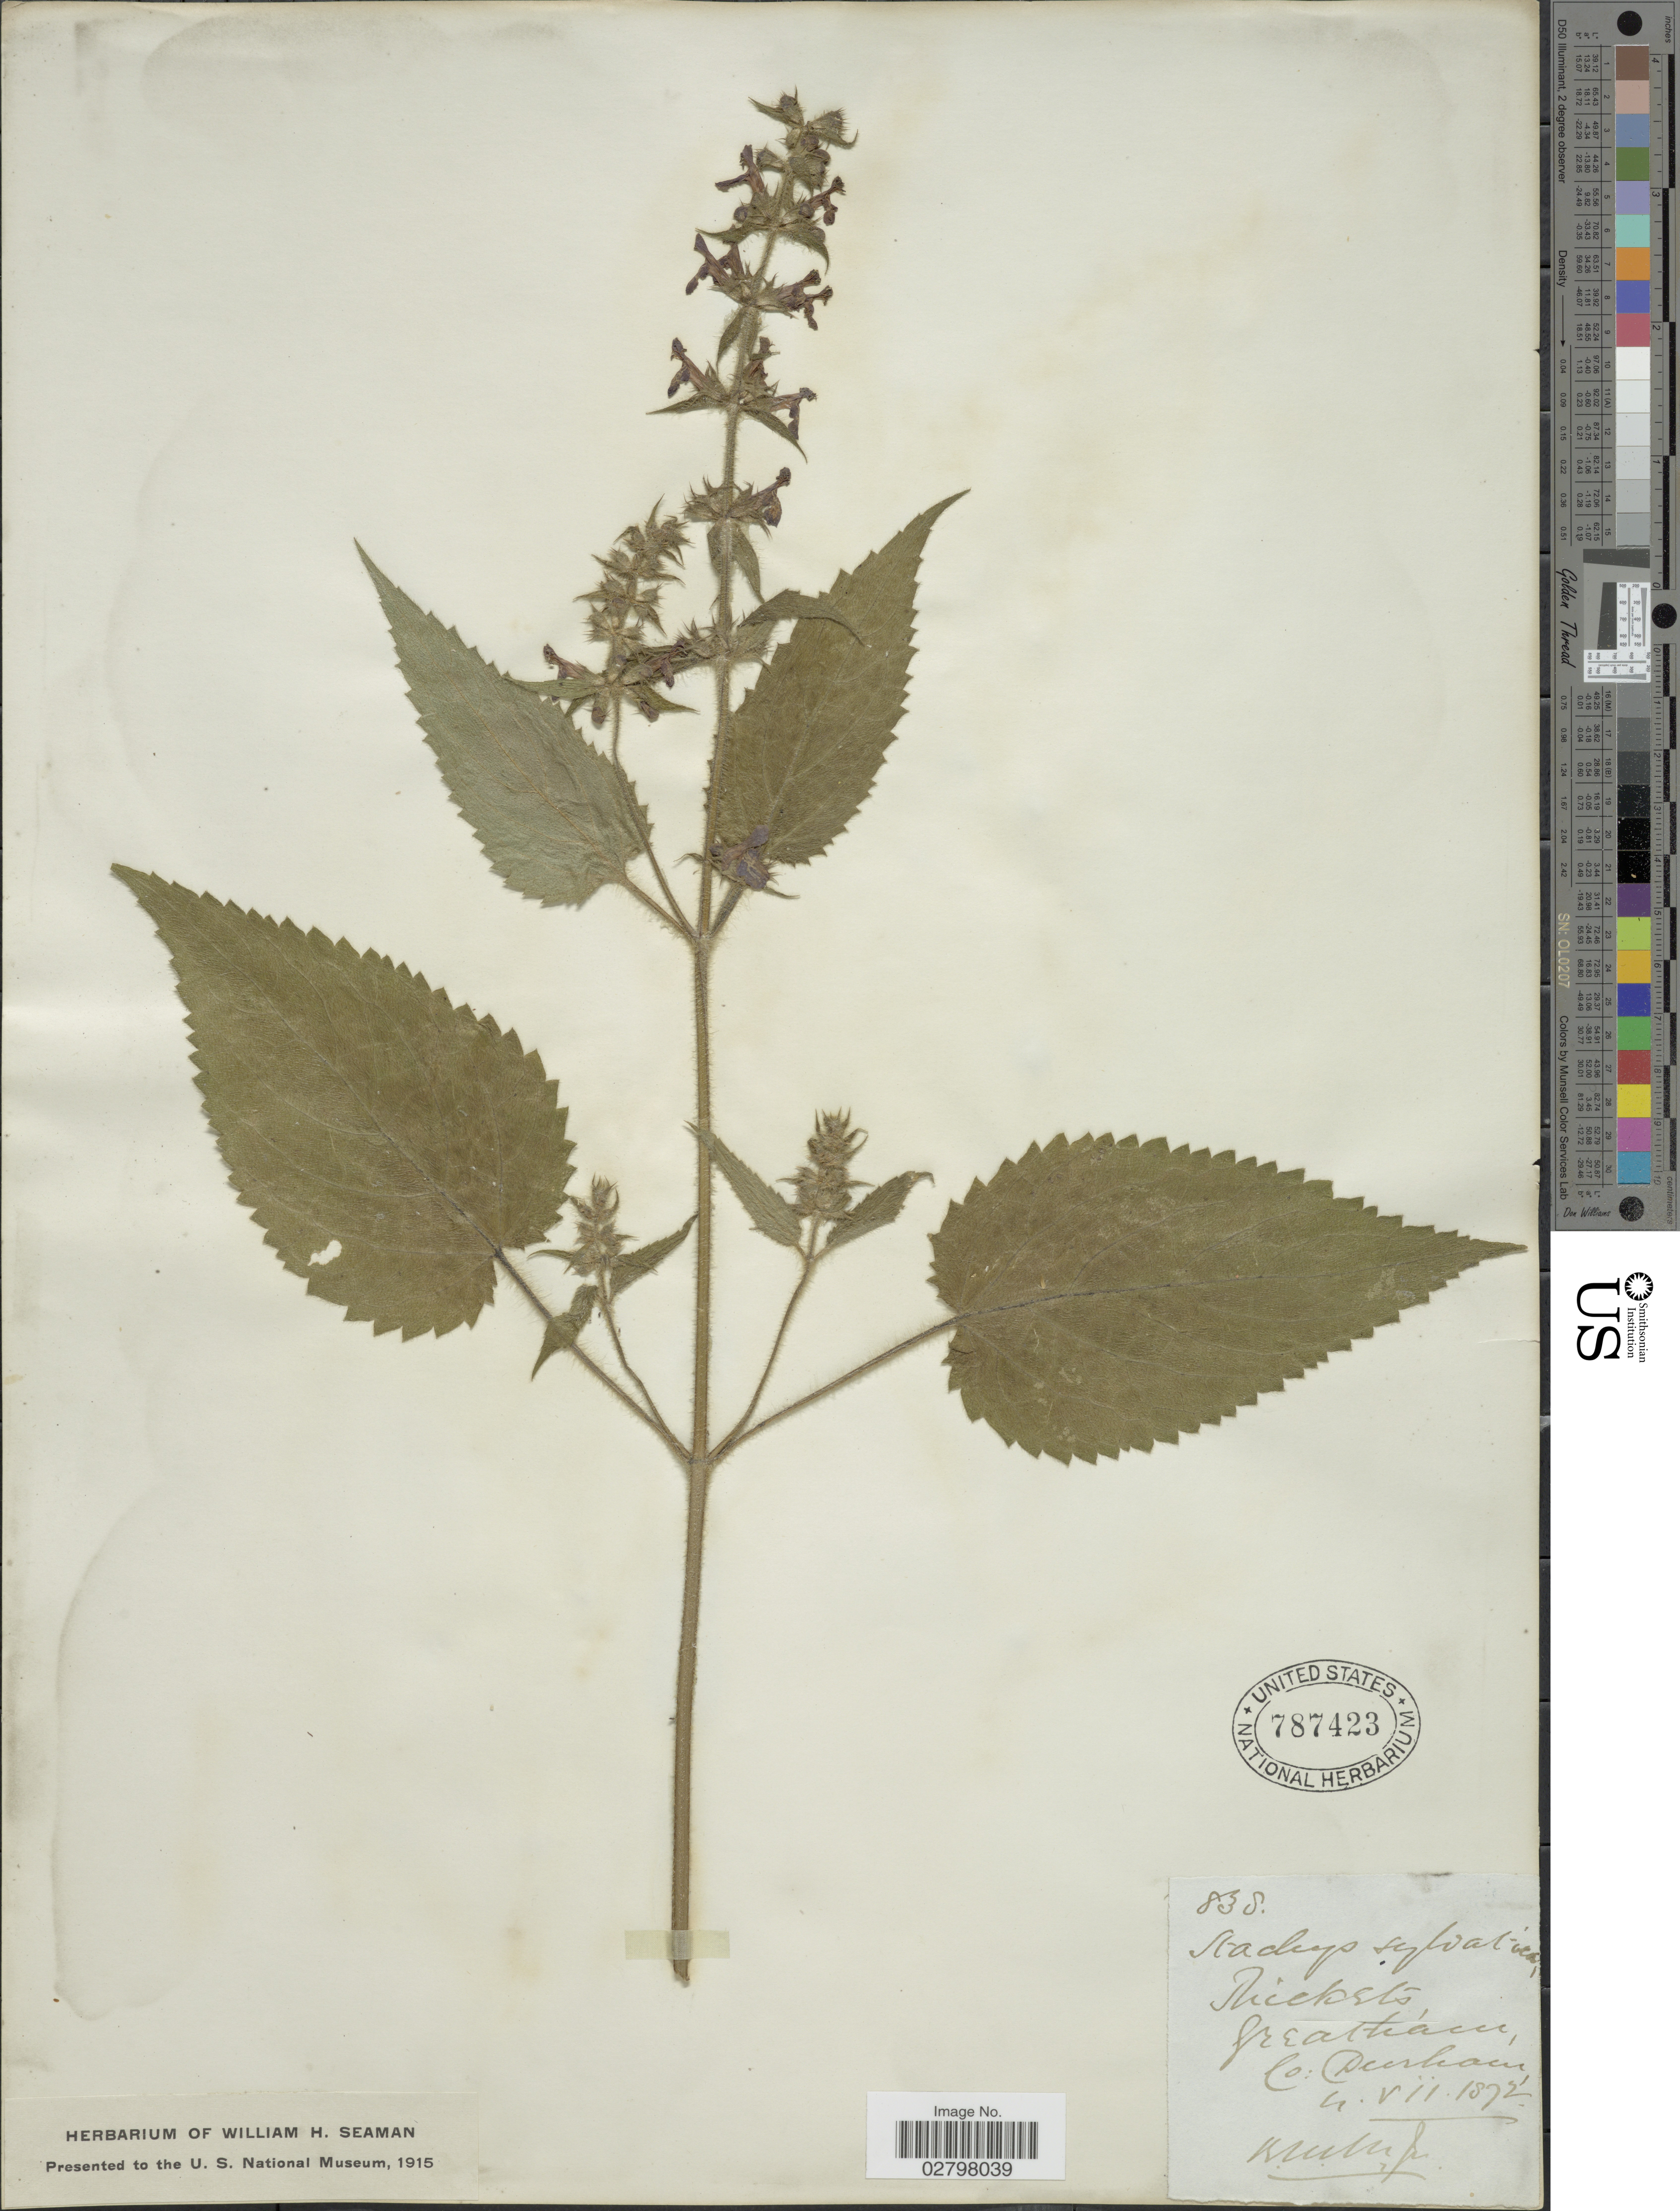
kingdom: Plantae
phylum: Tracheophyta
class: Magnoliopsida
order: Lamiales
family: Lamiaceae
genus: Stachys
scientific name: Stachys sylvatica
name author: L.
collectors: B.M.M. Jr.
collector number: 838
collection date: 1872-07-04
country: United Kingdom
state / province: England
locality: Greatham Co: Durham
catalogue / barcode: US 787423